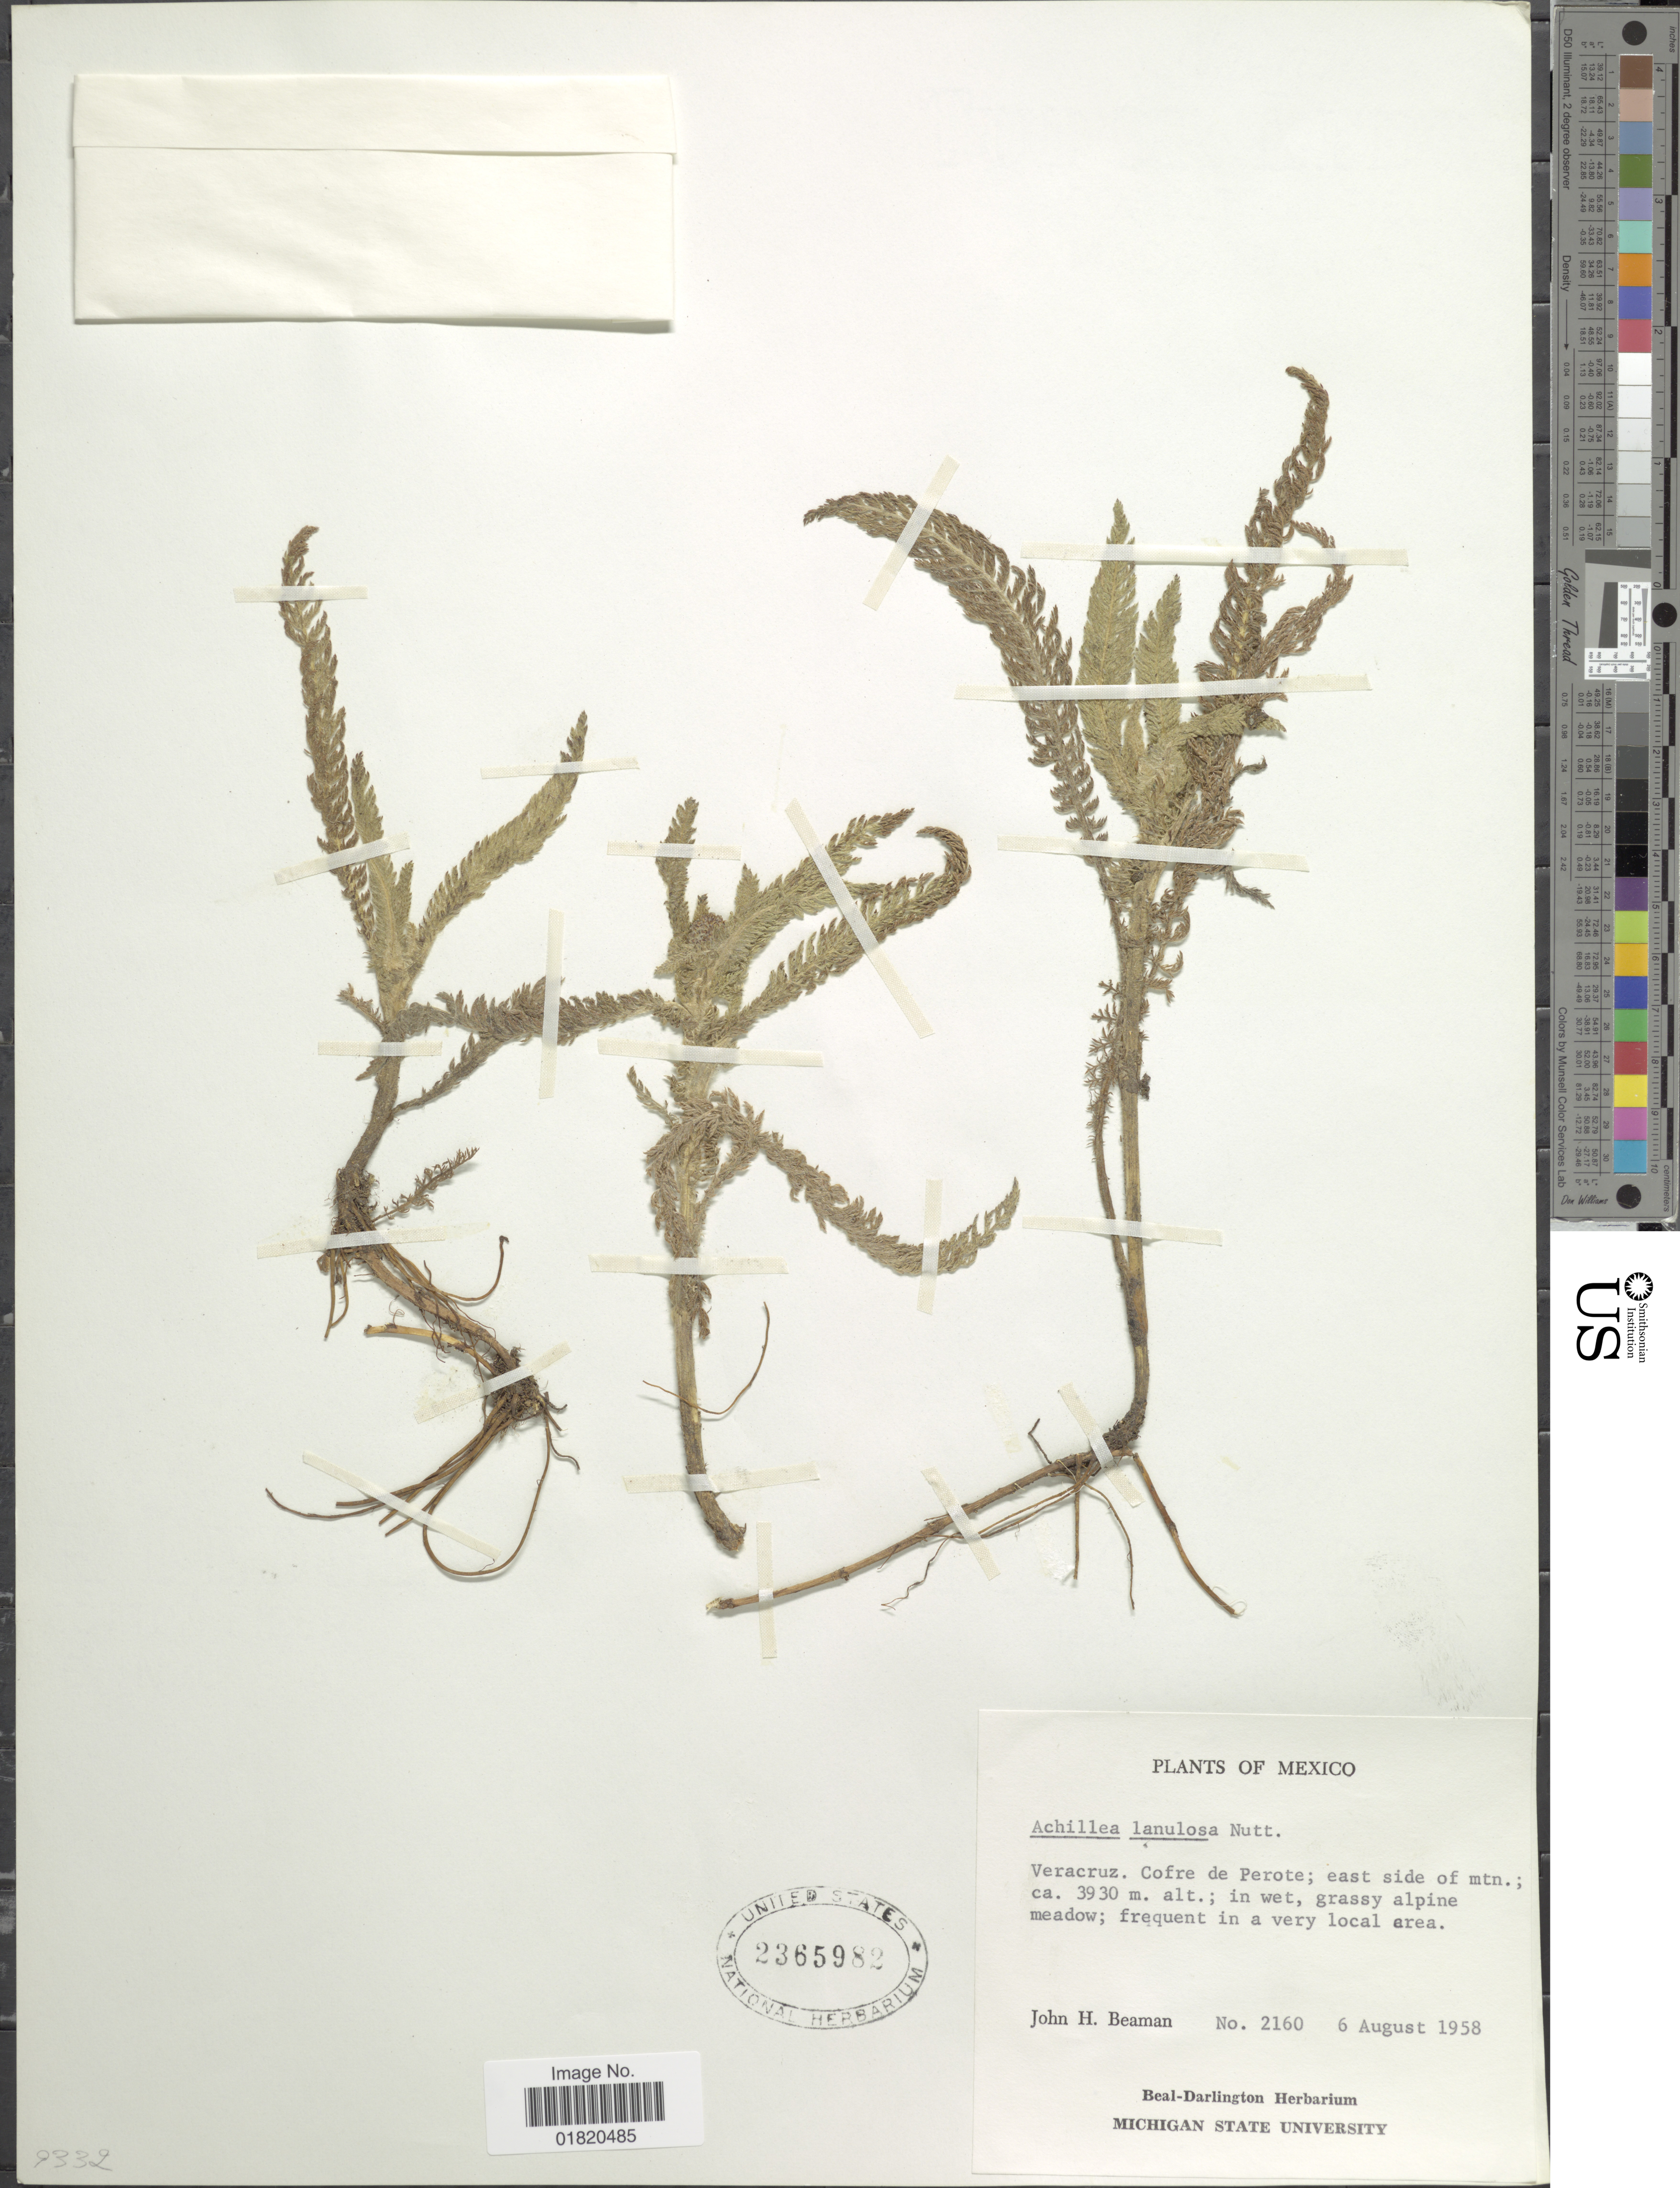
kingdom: Plantae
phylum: Tracheophyta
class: Magnoliopsida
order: Asterales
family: Asteraceae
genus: Achillea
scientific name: Achillea lanulosa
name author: Nutt.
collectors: J. H. Beaman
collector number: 2160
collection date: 1958-08-06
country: Mexico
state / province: Veracruz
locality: Veracruz. Cofre de Perote; east side of mtn.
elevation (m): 3930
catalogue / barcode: US 2365982